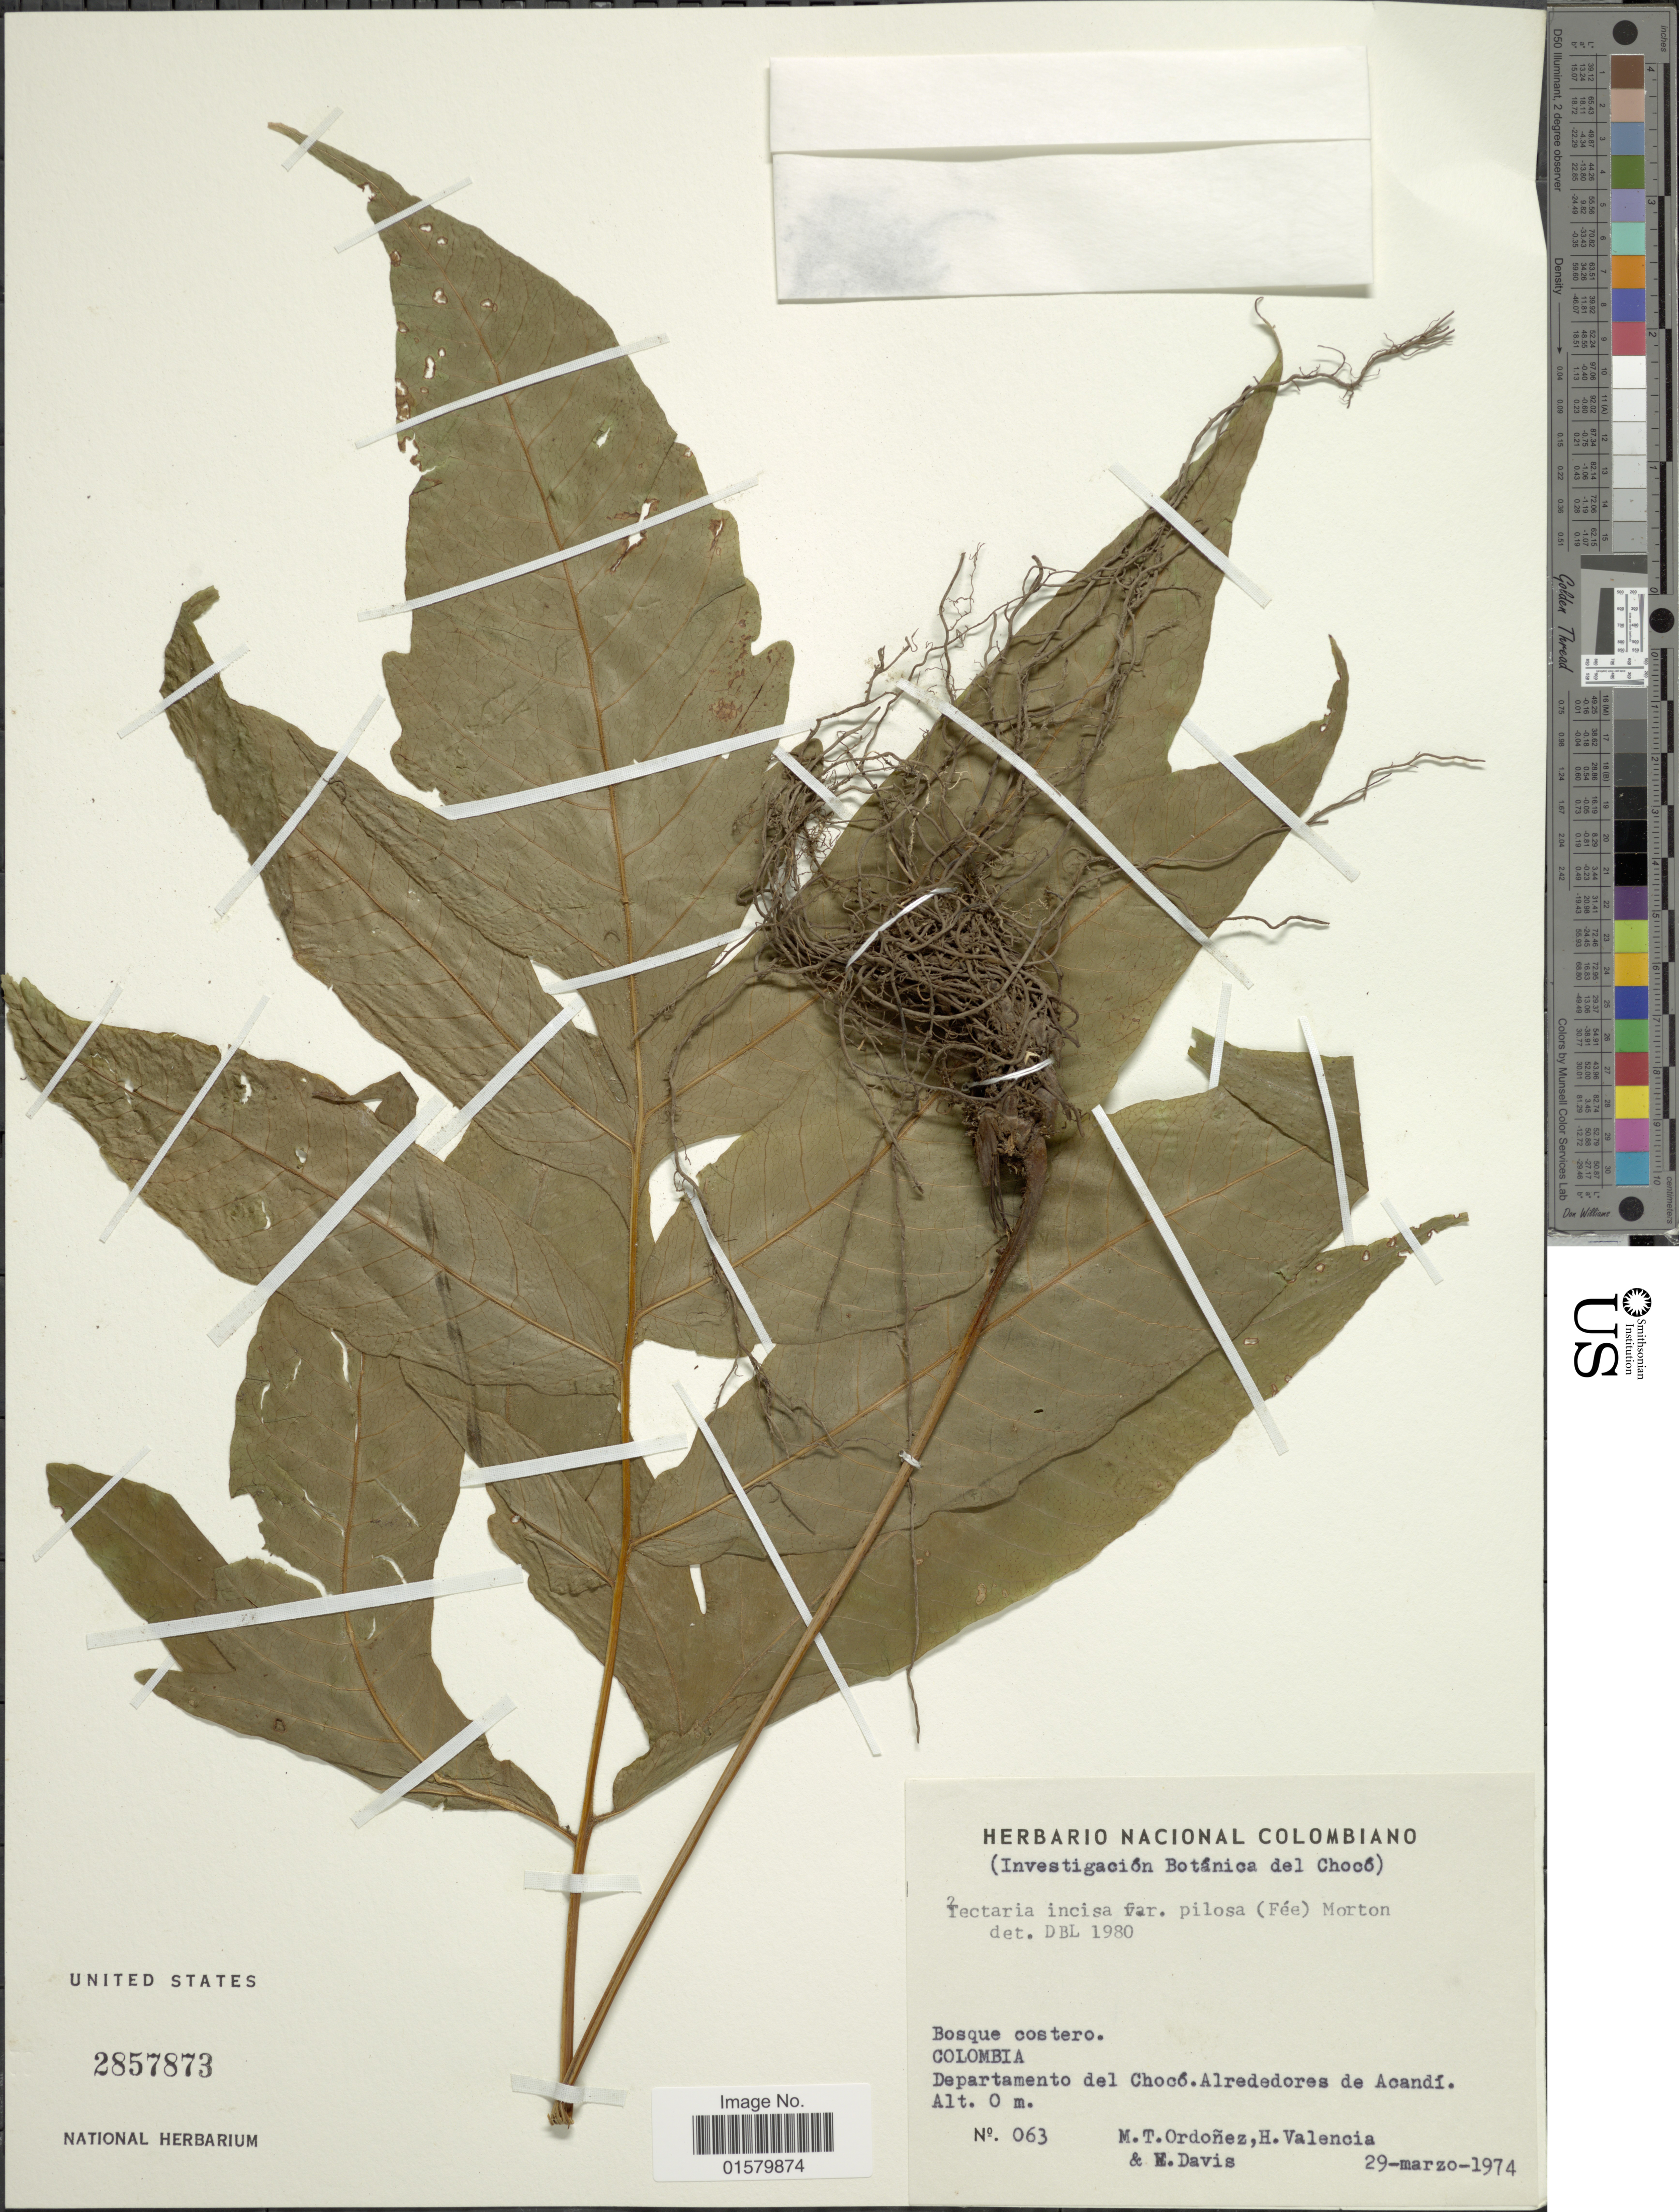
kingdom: Plantae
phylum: Tracheophyta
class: Polypodiopsida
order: Polypodiales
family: Tectariaceae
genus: Tectaria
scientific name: Tectaria pilosa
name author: (Fée) Maxon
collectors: T. Ordóñez, H. Valencia & M. Davis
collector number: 063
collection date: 1974-03-29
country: Colombia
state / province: Chocó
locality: Departamento del Choco, Alrededores de Acandi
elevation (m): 0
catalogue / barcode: US 2857873